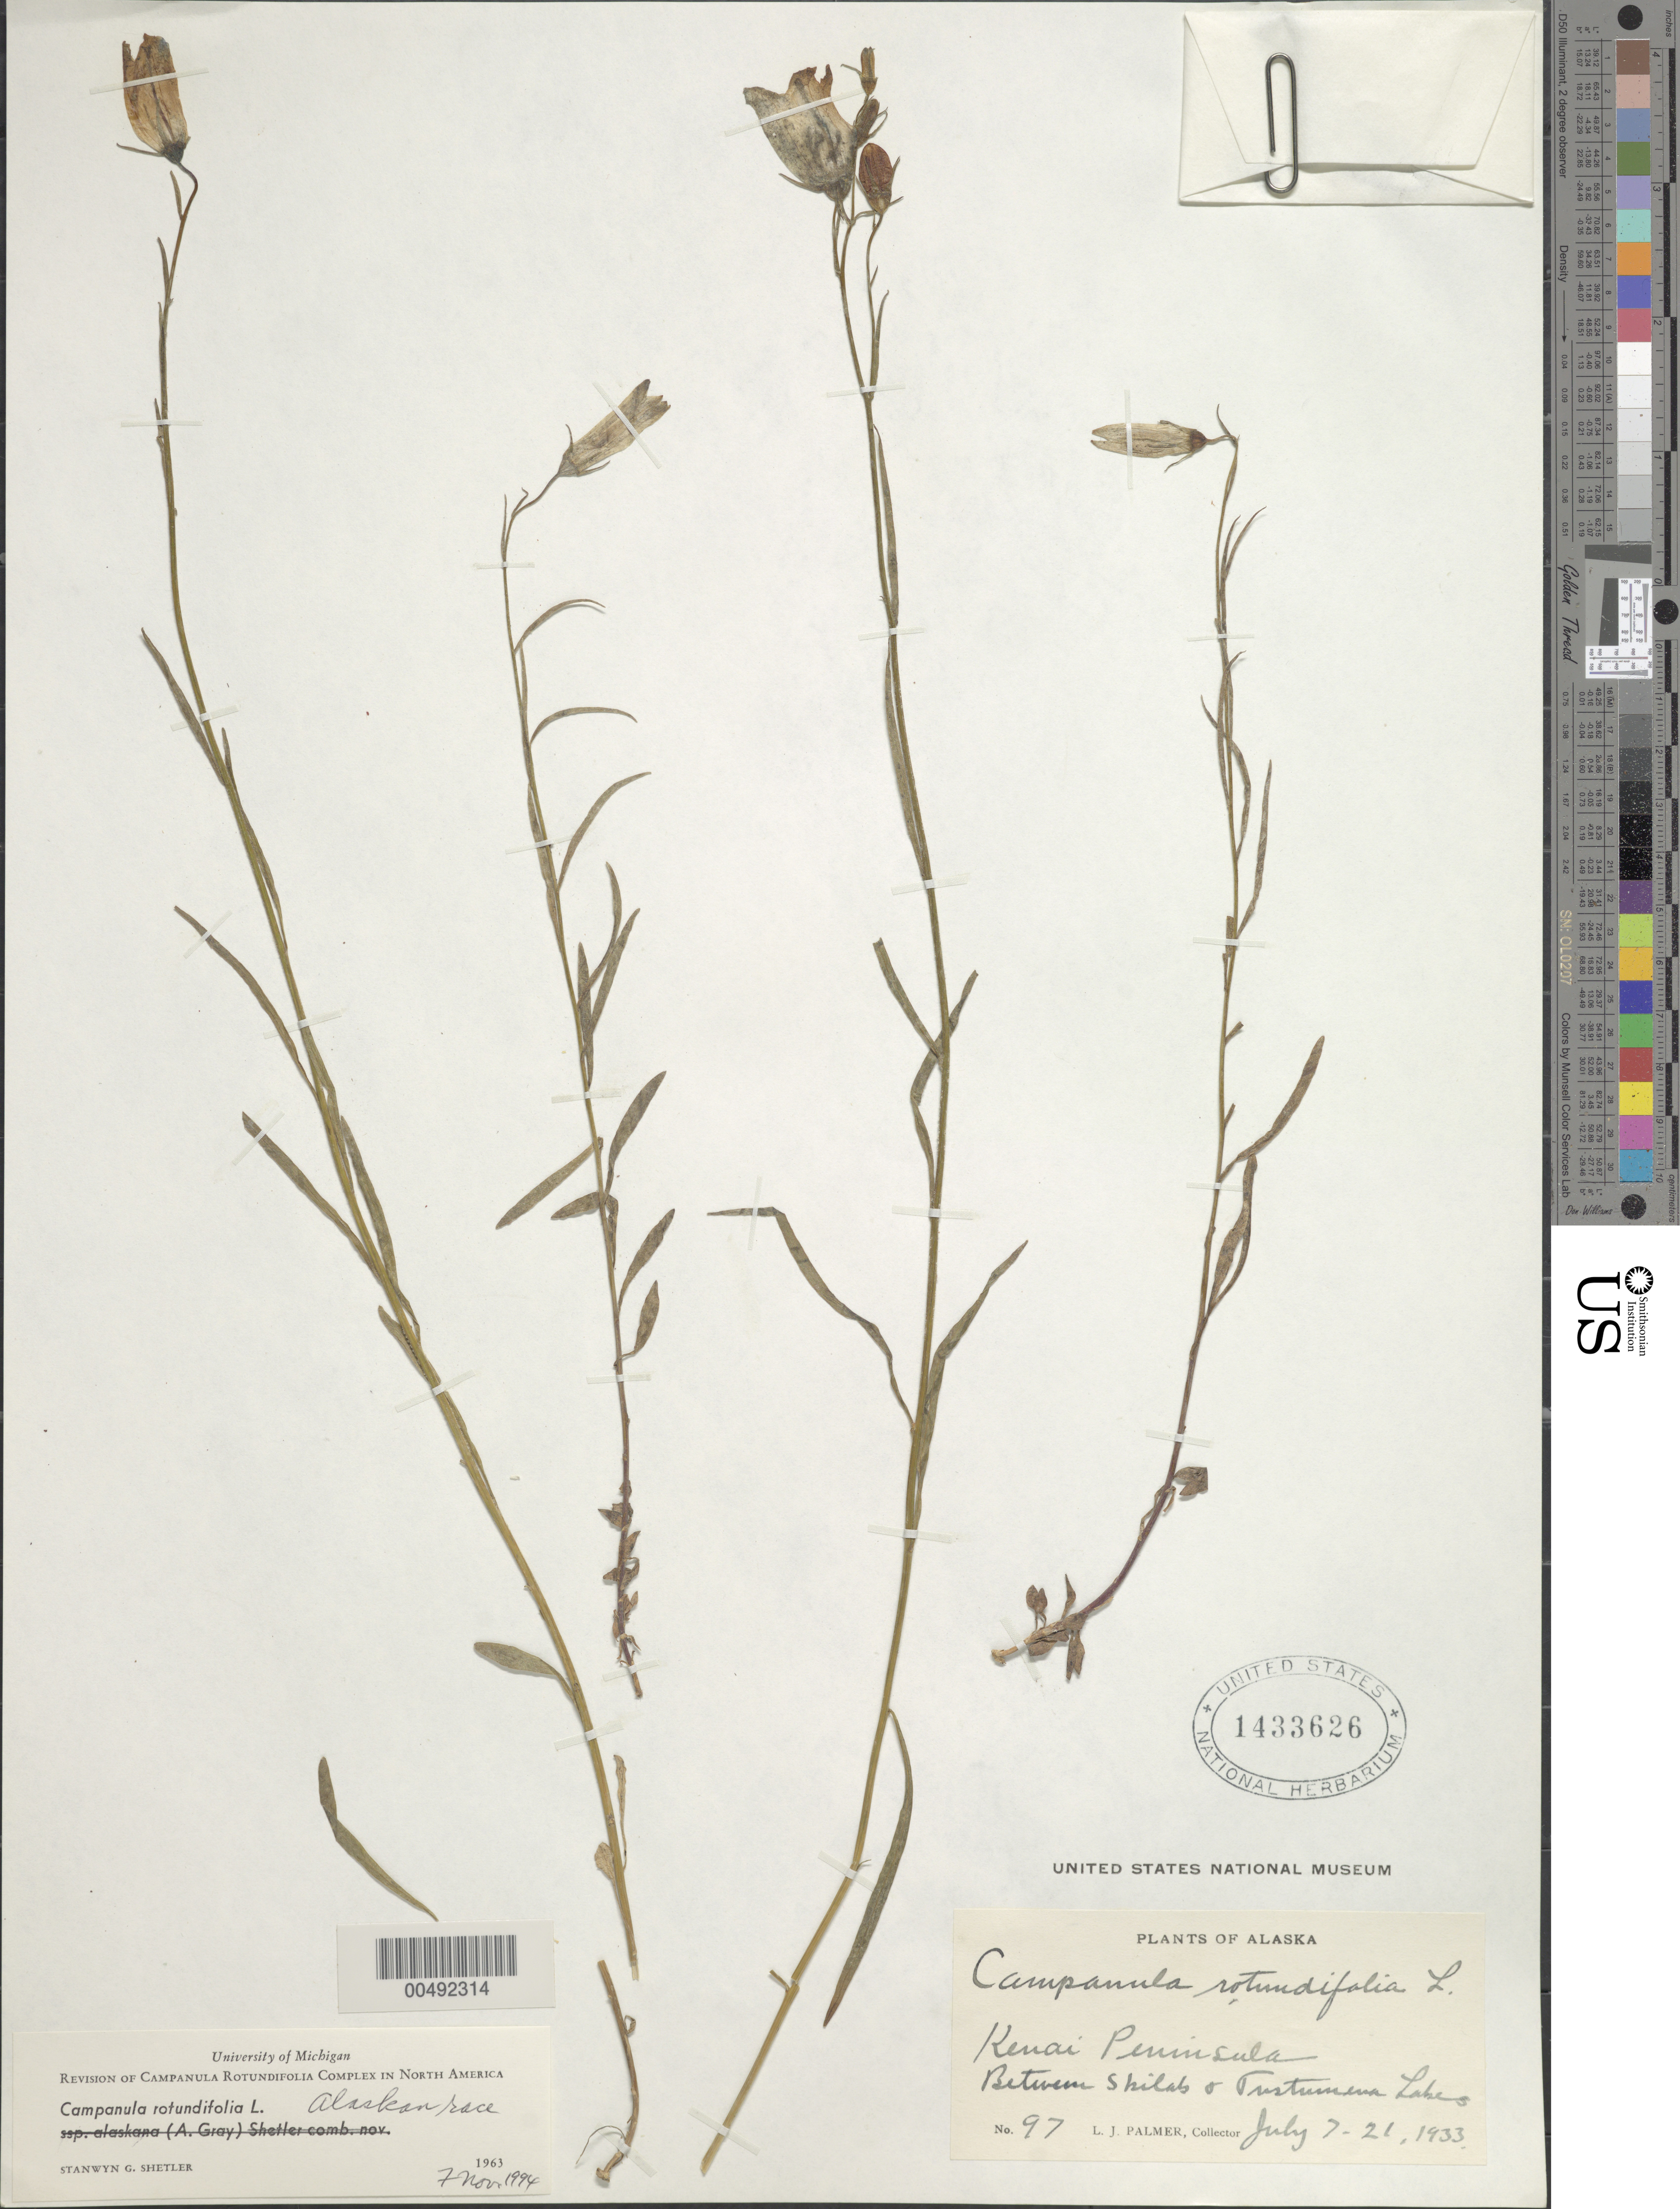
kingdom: Plantae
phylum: Tracheophyta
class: Magnoliopsida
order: Asterales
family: Campanulaceae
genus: Campanula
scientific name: Campanula rotundifolia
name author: L.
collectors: L. J. Palmer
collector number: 97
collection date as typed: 07 Jul 1933 to 21 Jul 1933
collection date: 1933-07-07/1933-07-21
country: United States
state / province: Alaska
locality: Kenai Peninsula, between Skilak & Tustumena Lakes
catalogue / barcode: US 1433626